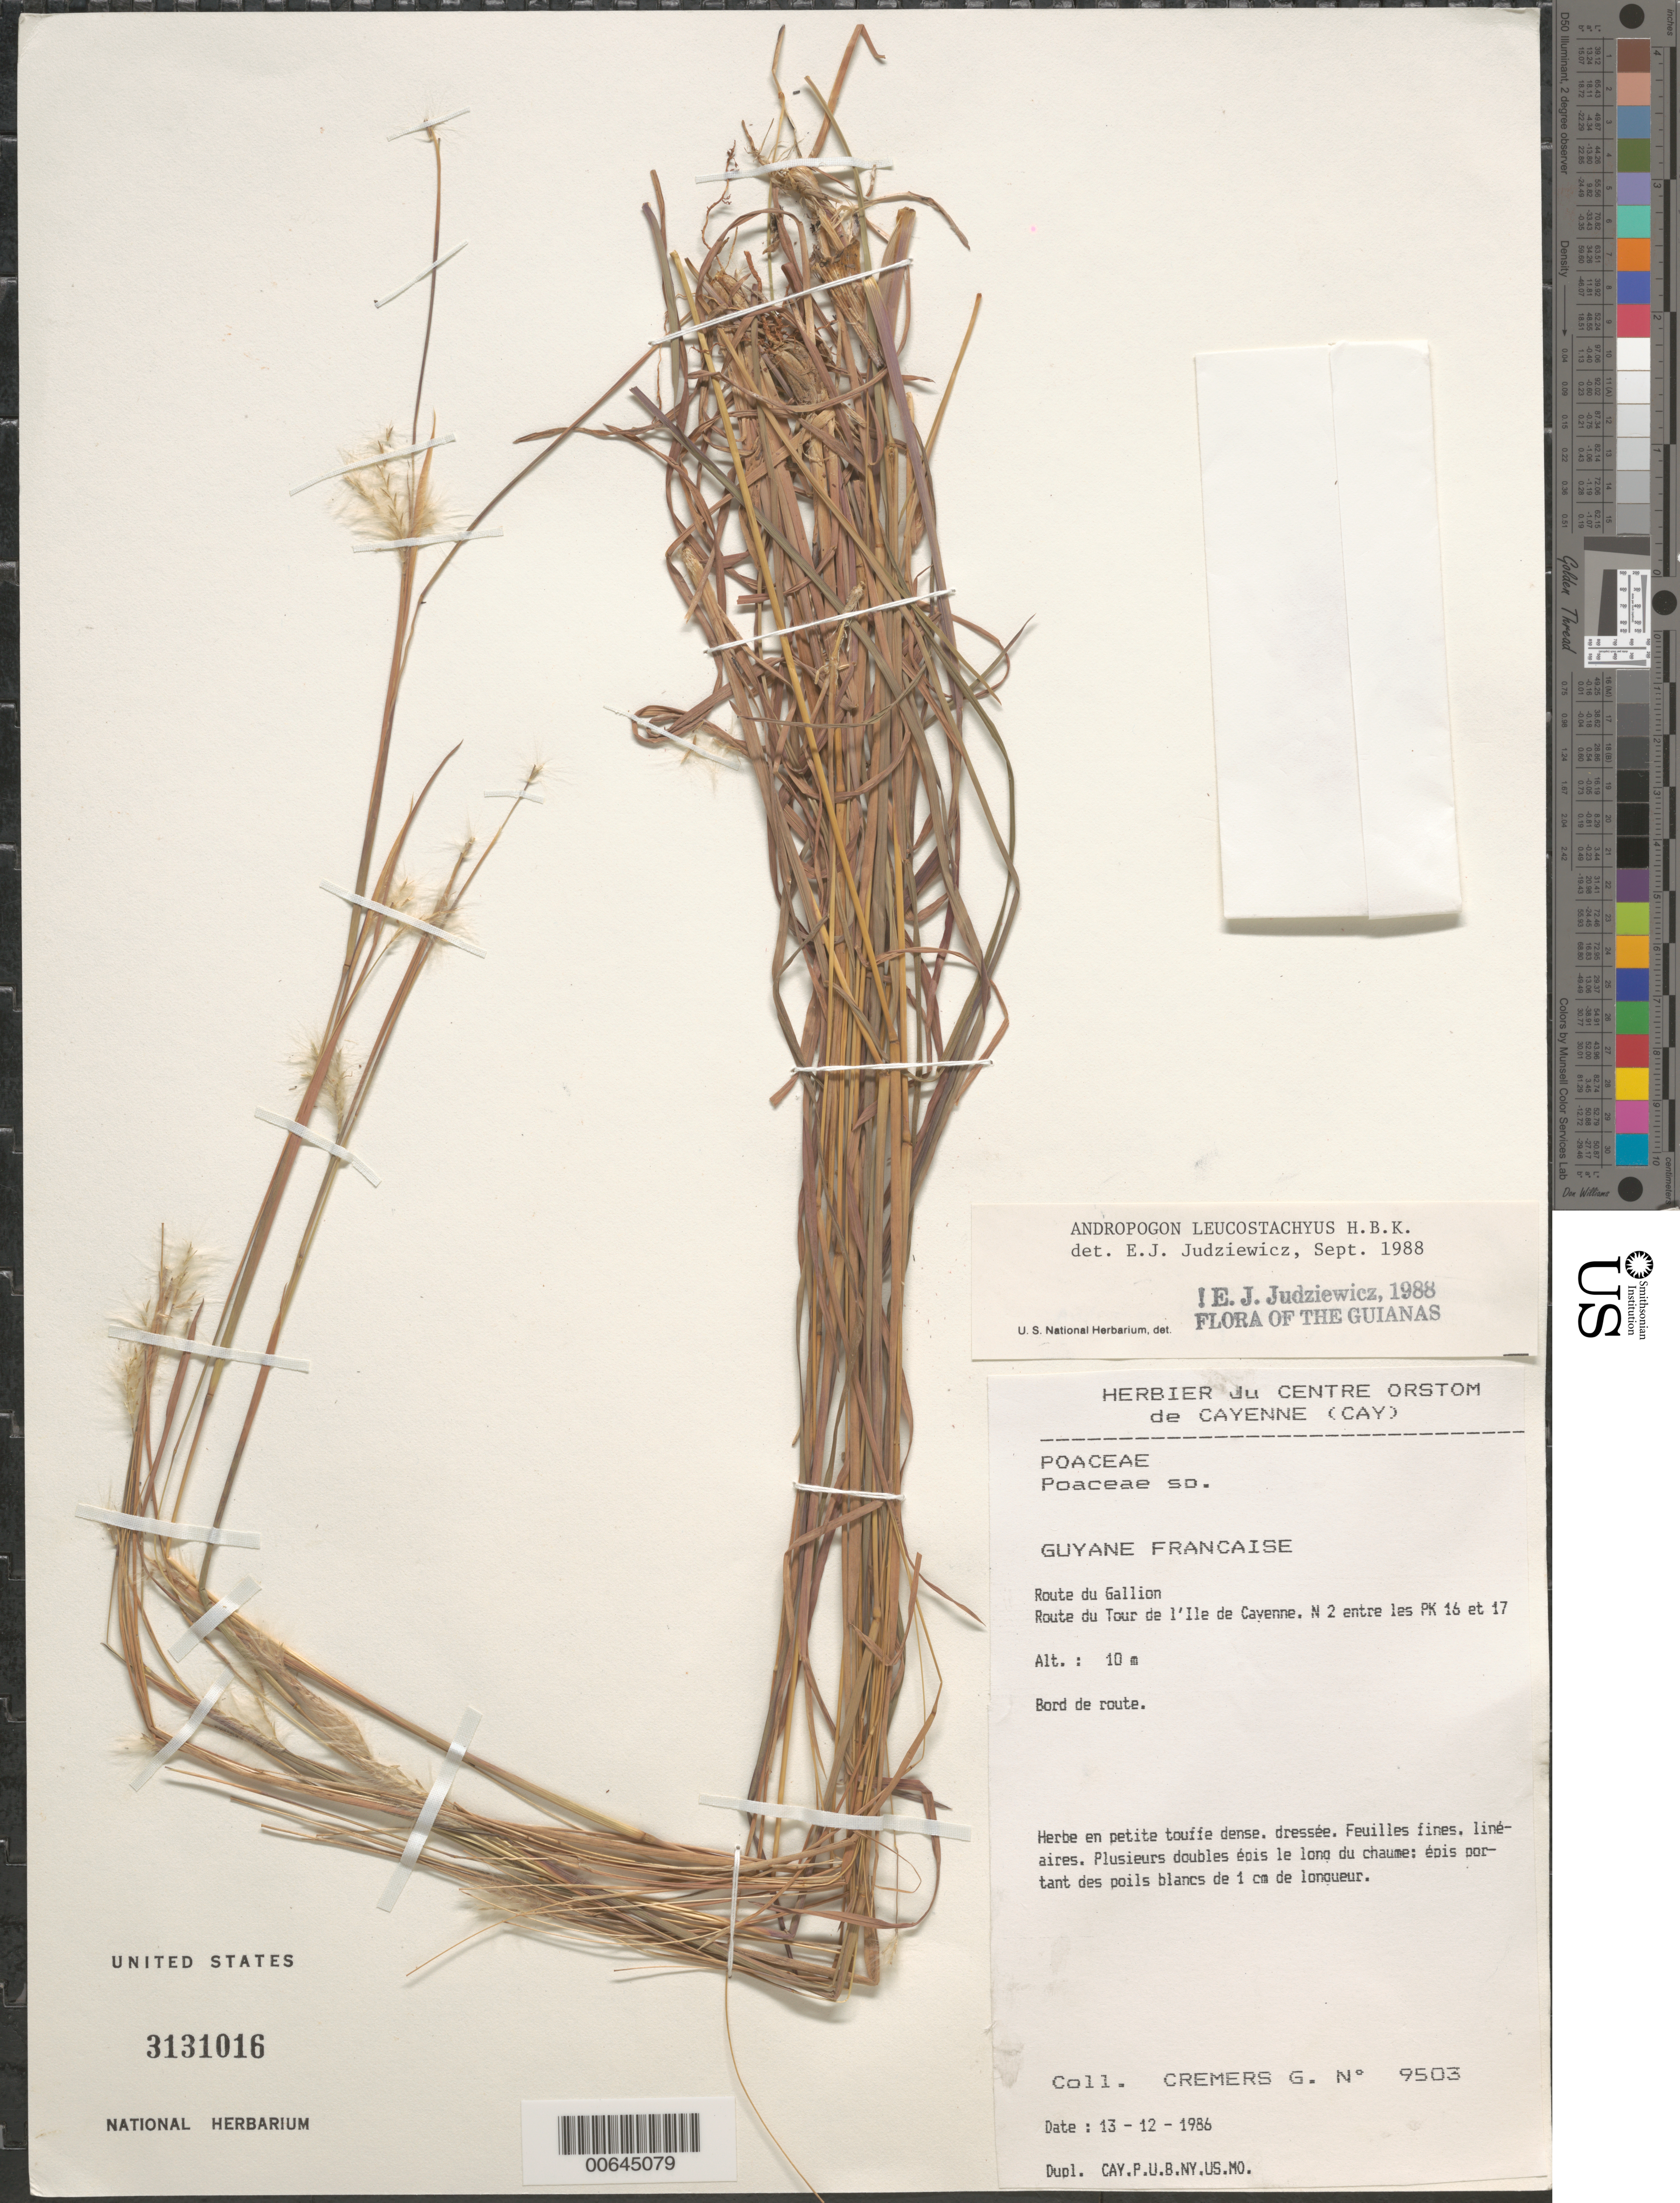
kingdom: Plantae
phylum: Tracheophyta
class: Liliopsida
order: Poales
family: Poaceae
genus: Andropogon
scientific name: Andropogon leucostachyus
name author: Kunth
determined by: Judziewicz, E. J.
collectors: G. Cremers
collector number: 9503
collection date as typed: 13-Dec-86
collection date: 1986-12-13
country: French Guiana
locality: Ile de Cayenne, route du Gallion, N2 entre PK 16-17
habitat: Roadside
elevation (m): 10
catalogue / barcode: US 3131016